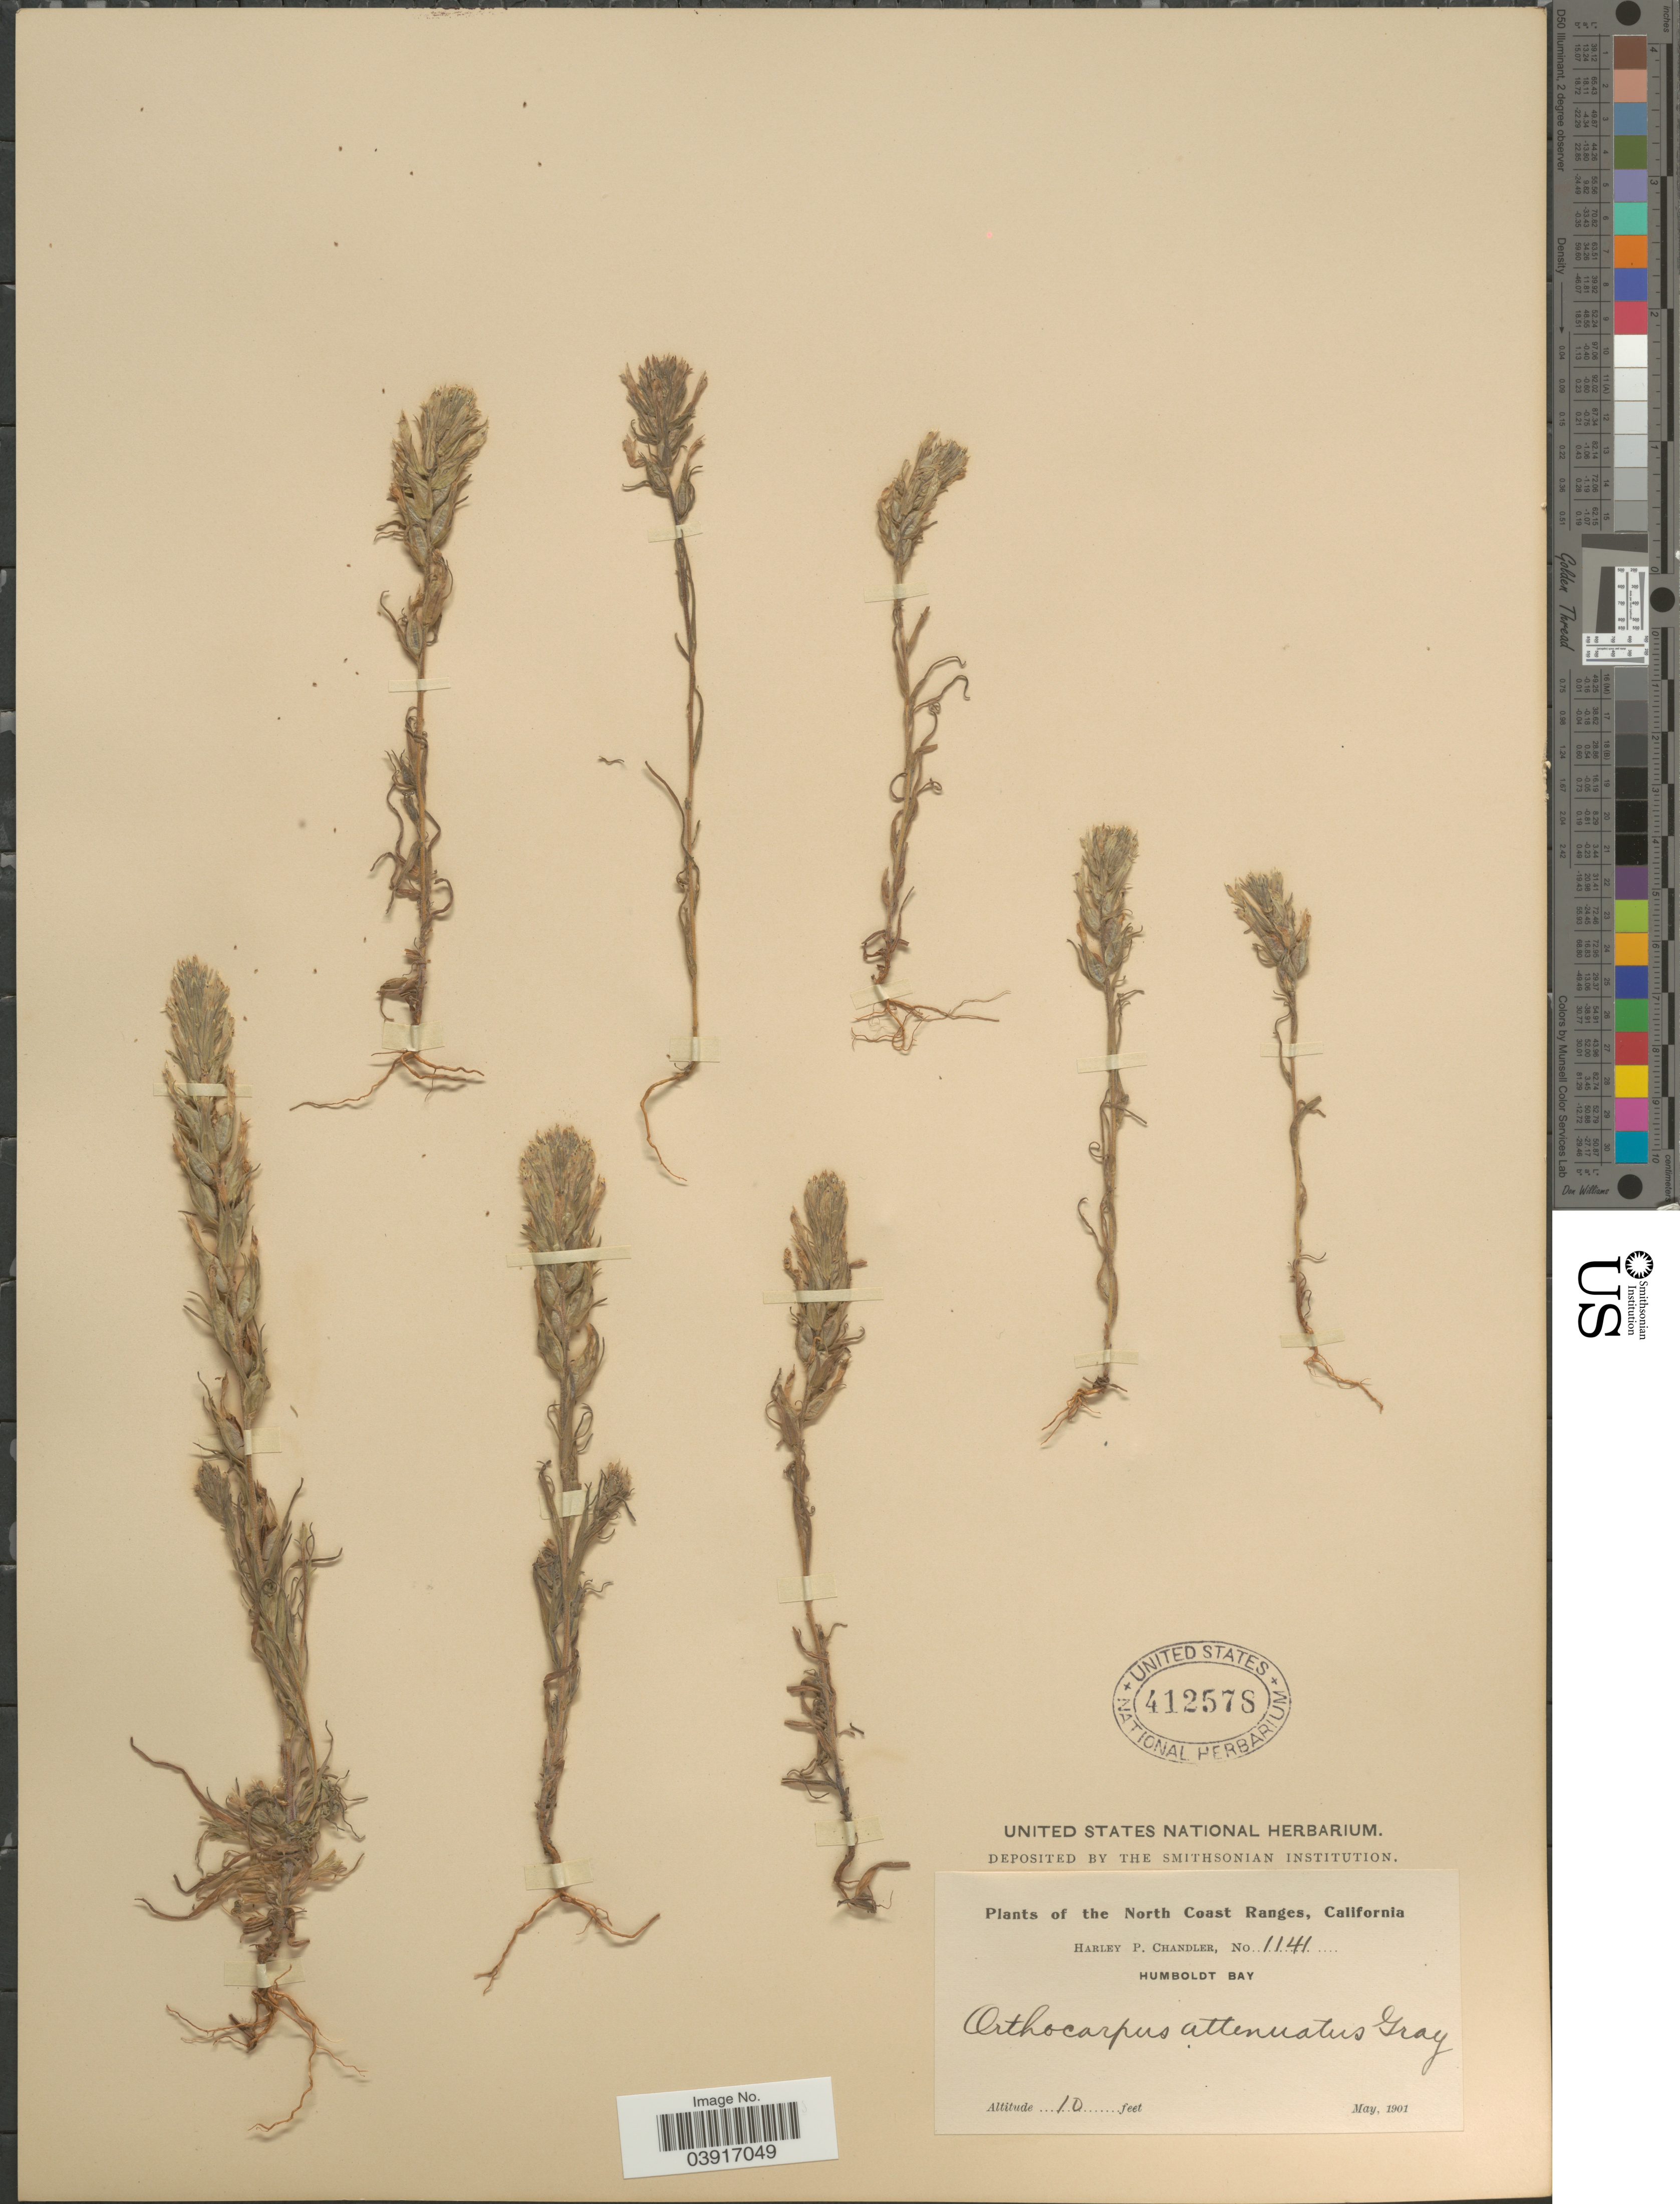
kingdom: Plantae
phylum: Tracheophyta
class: Magnoliopsida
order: Lamiales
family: Orobanchaceae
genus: Orthocarpus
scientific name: Orthocarpus attenuatus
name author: A. Gray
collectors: H. Chandler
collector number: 1141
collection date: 1901-05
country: United States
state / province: California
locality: The North Coast Ranges. Humboldt Bay.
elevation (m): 3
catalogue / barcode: US 412578